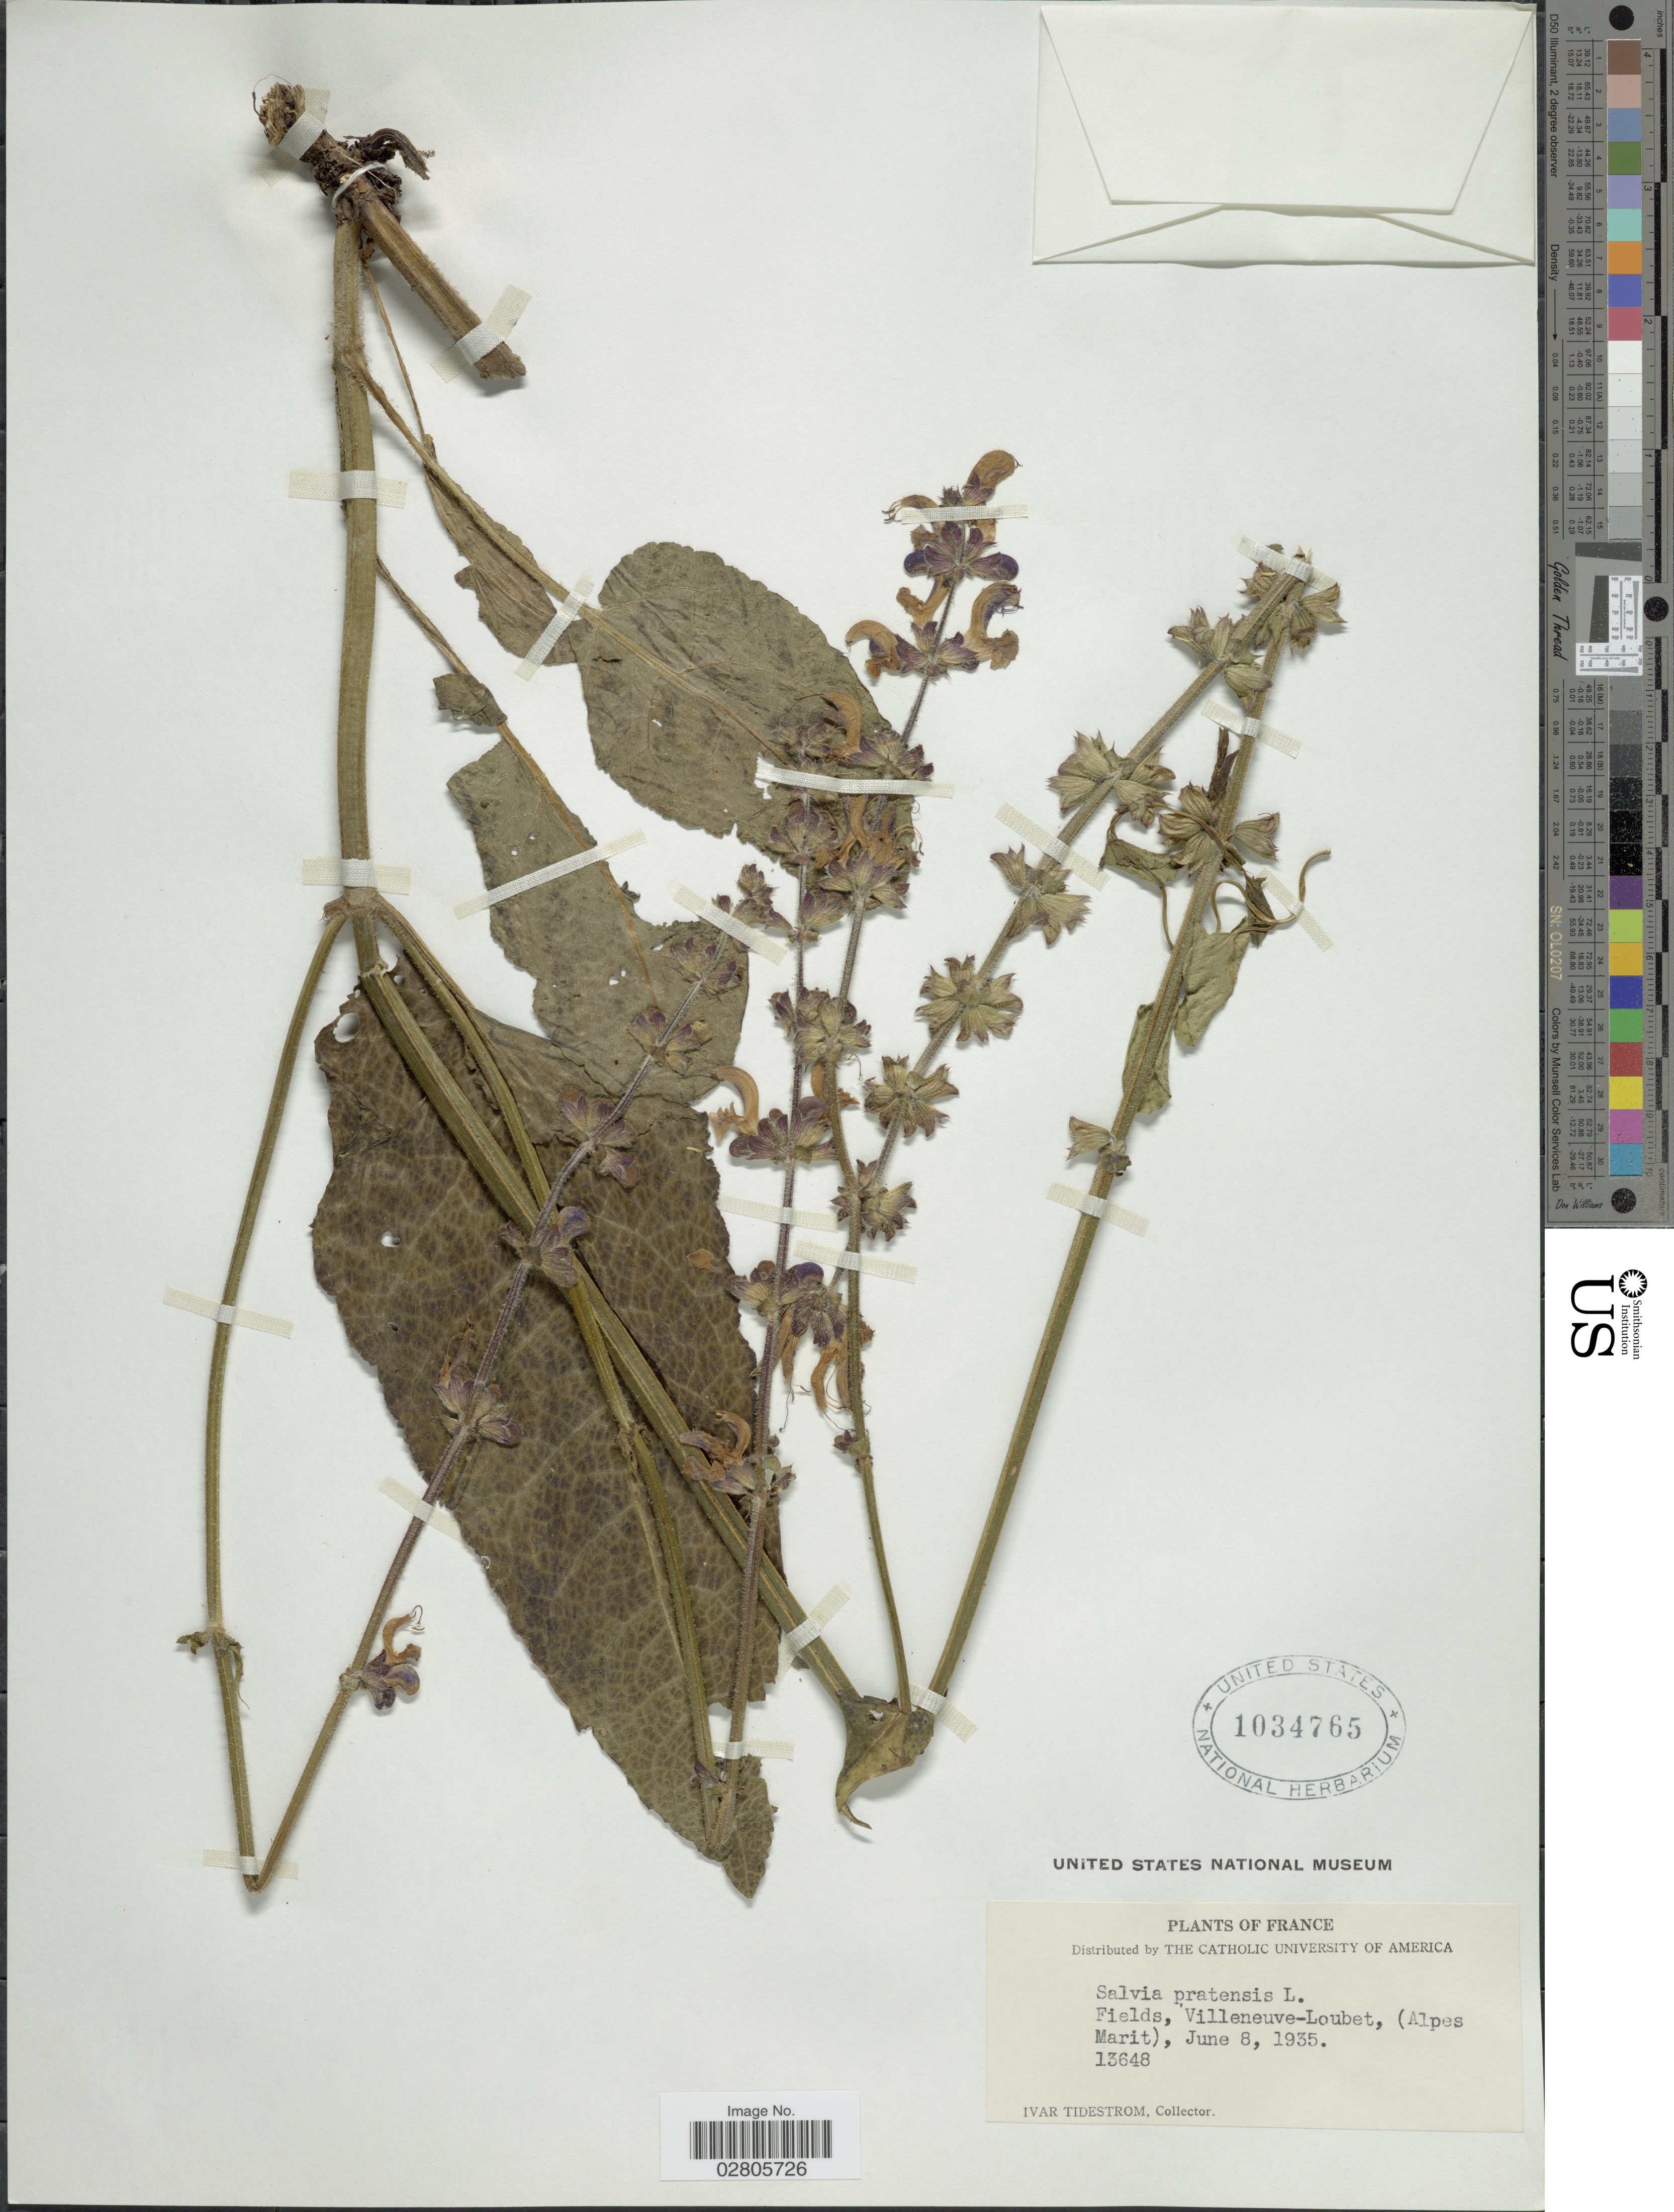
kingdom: Plantae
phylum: Tracheophyta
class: Magnoliopsida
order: Lamiales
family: Lamiaceae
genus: Salvia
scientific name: Salvia pratensis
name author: L.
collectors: I. F. Tidestrom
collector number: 13648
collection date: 1935-06-08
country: France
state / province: Provence-Alpes-Côte d'Azur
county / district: Alpes-Maritimes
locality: Fields, Villeneuve-Loubet, (Alpes Marit).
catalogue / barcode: US 1034765